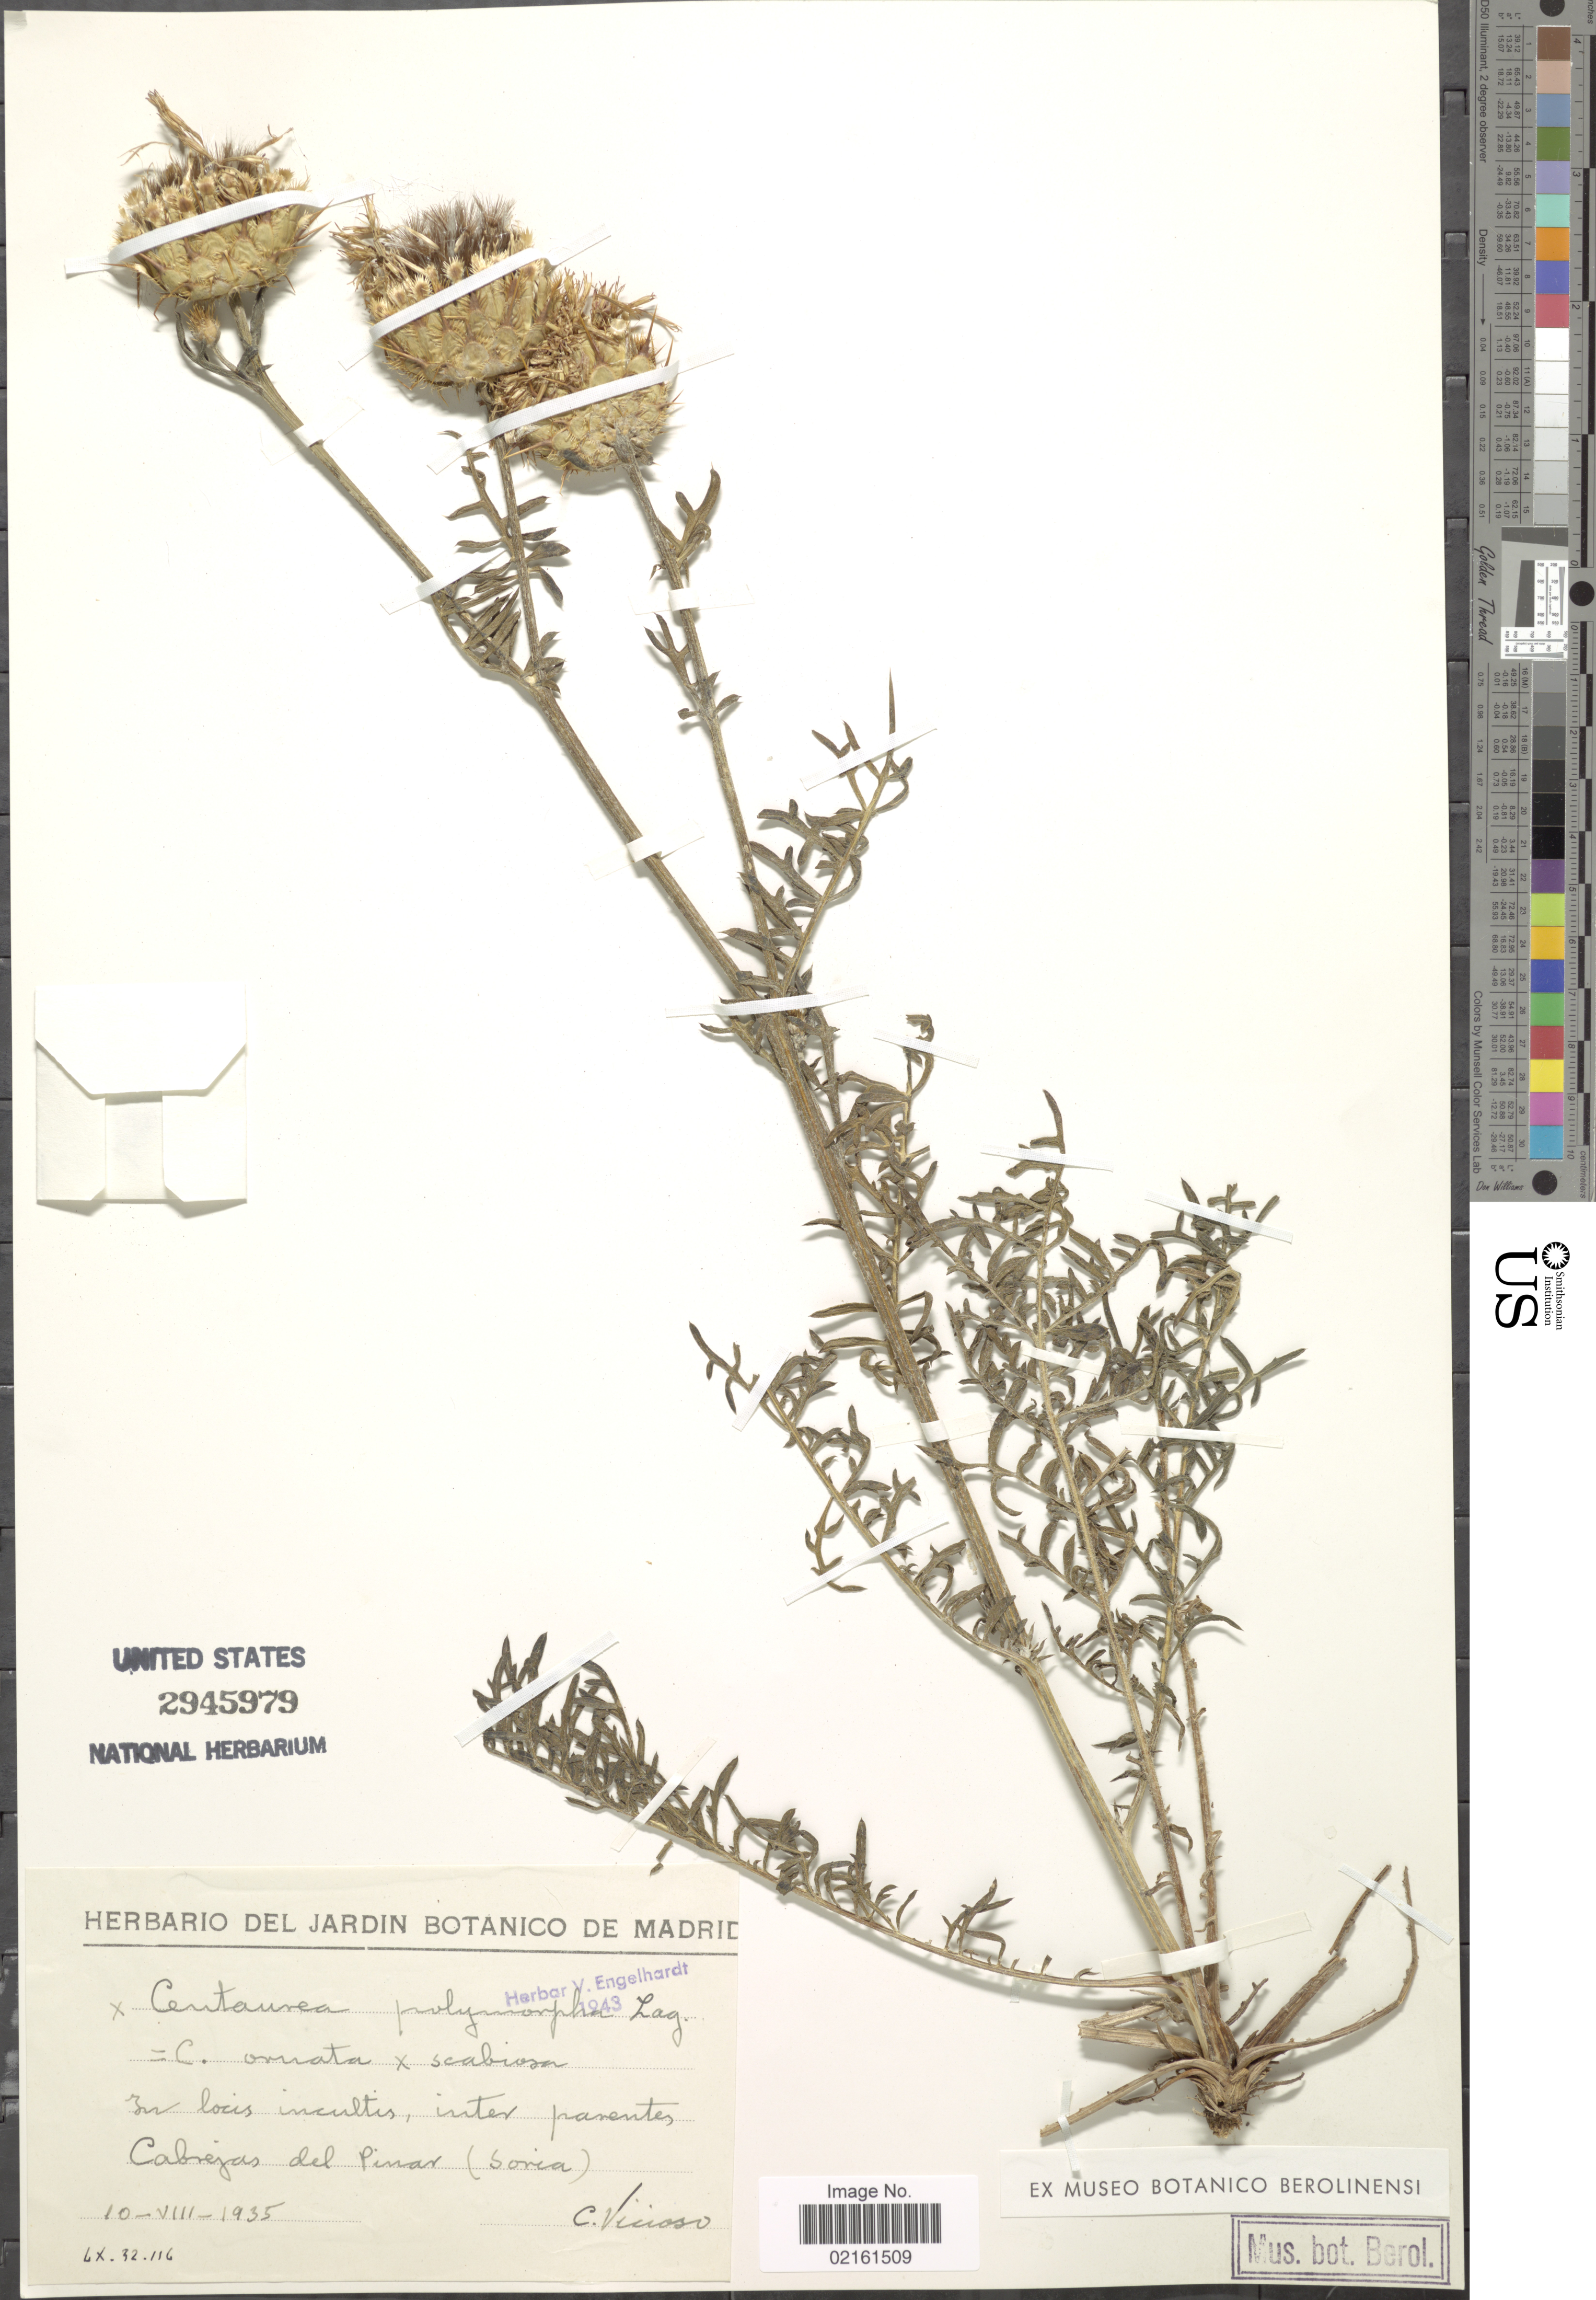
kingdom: Plantae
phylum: Tracheophyta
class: Magnoliopsida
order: Asterales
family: Asteraceae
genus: Centaurea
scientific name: Centaurea polymorpha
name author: Lag.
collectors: C. Vicioso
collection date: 1935-08-10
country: Spain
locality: Cabrejas del Pinar (Soria)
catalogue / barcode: US 2945979